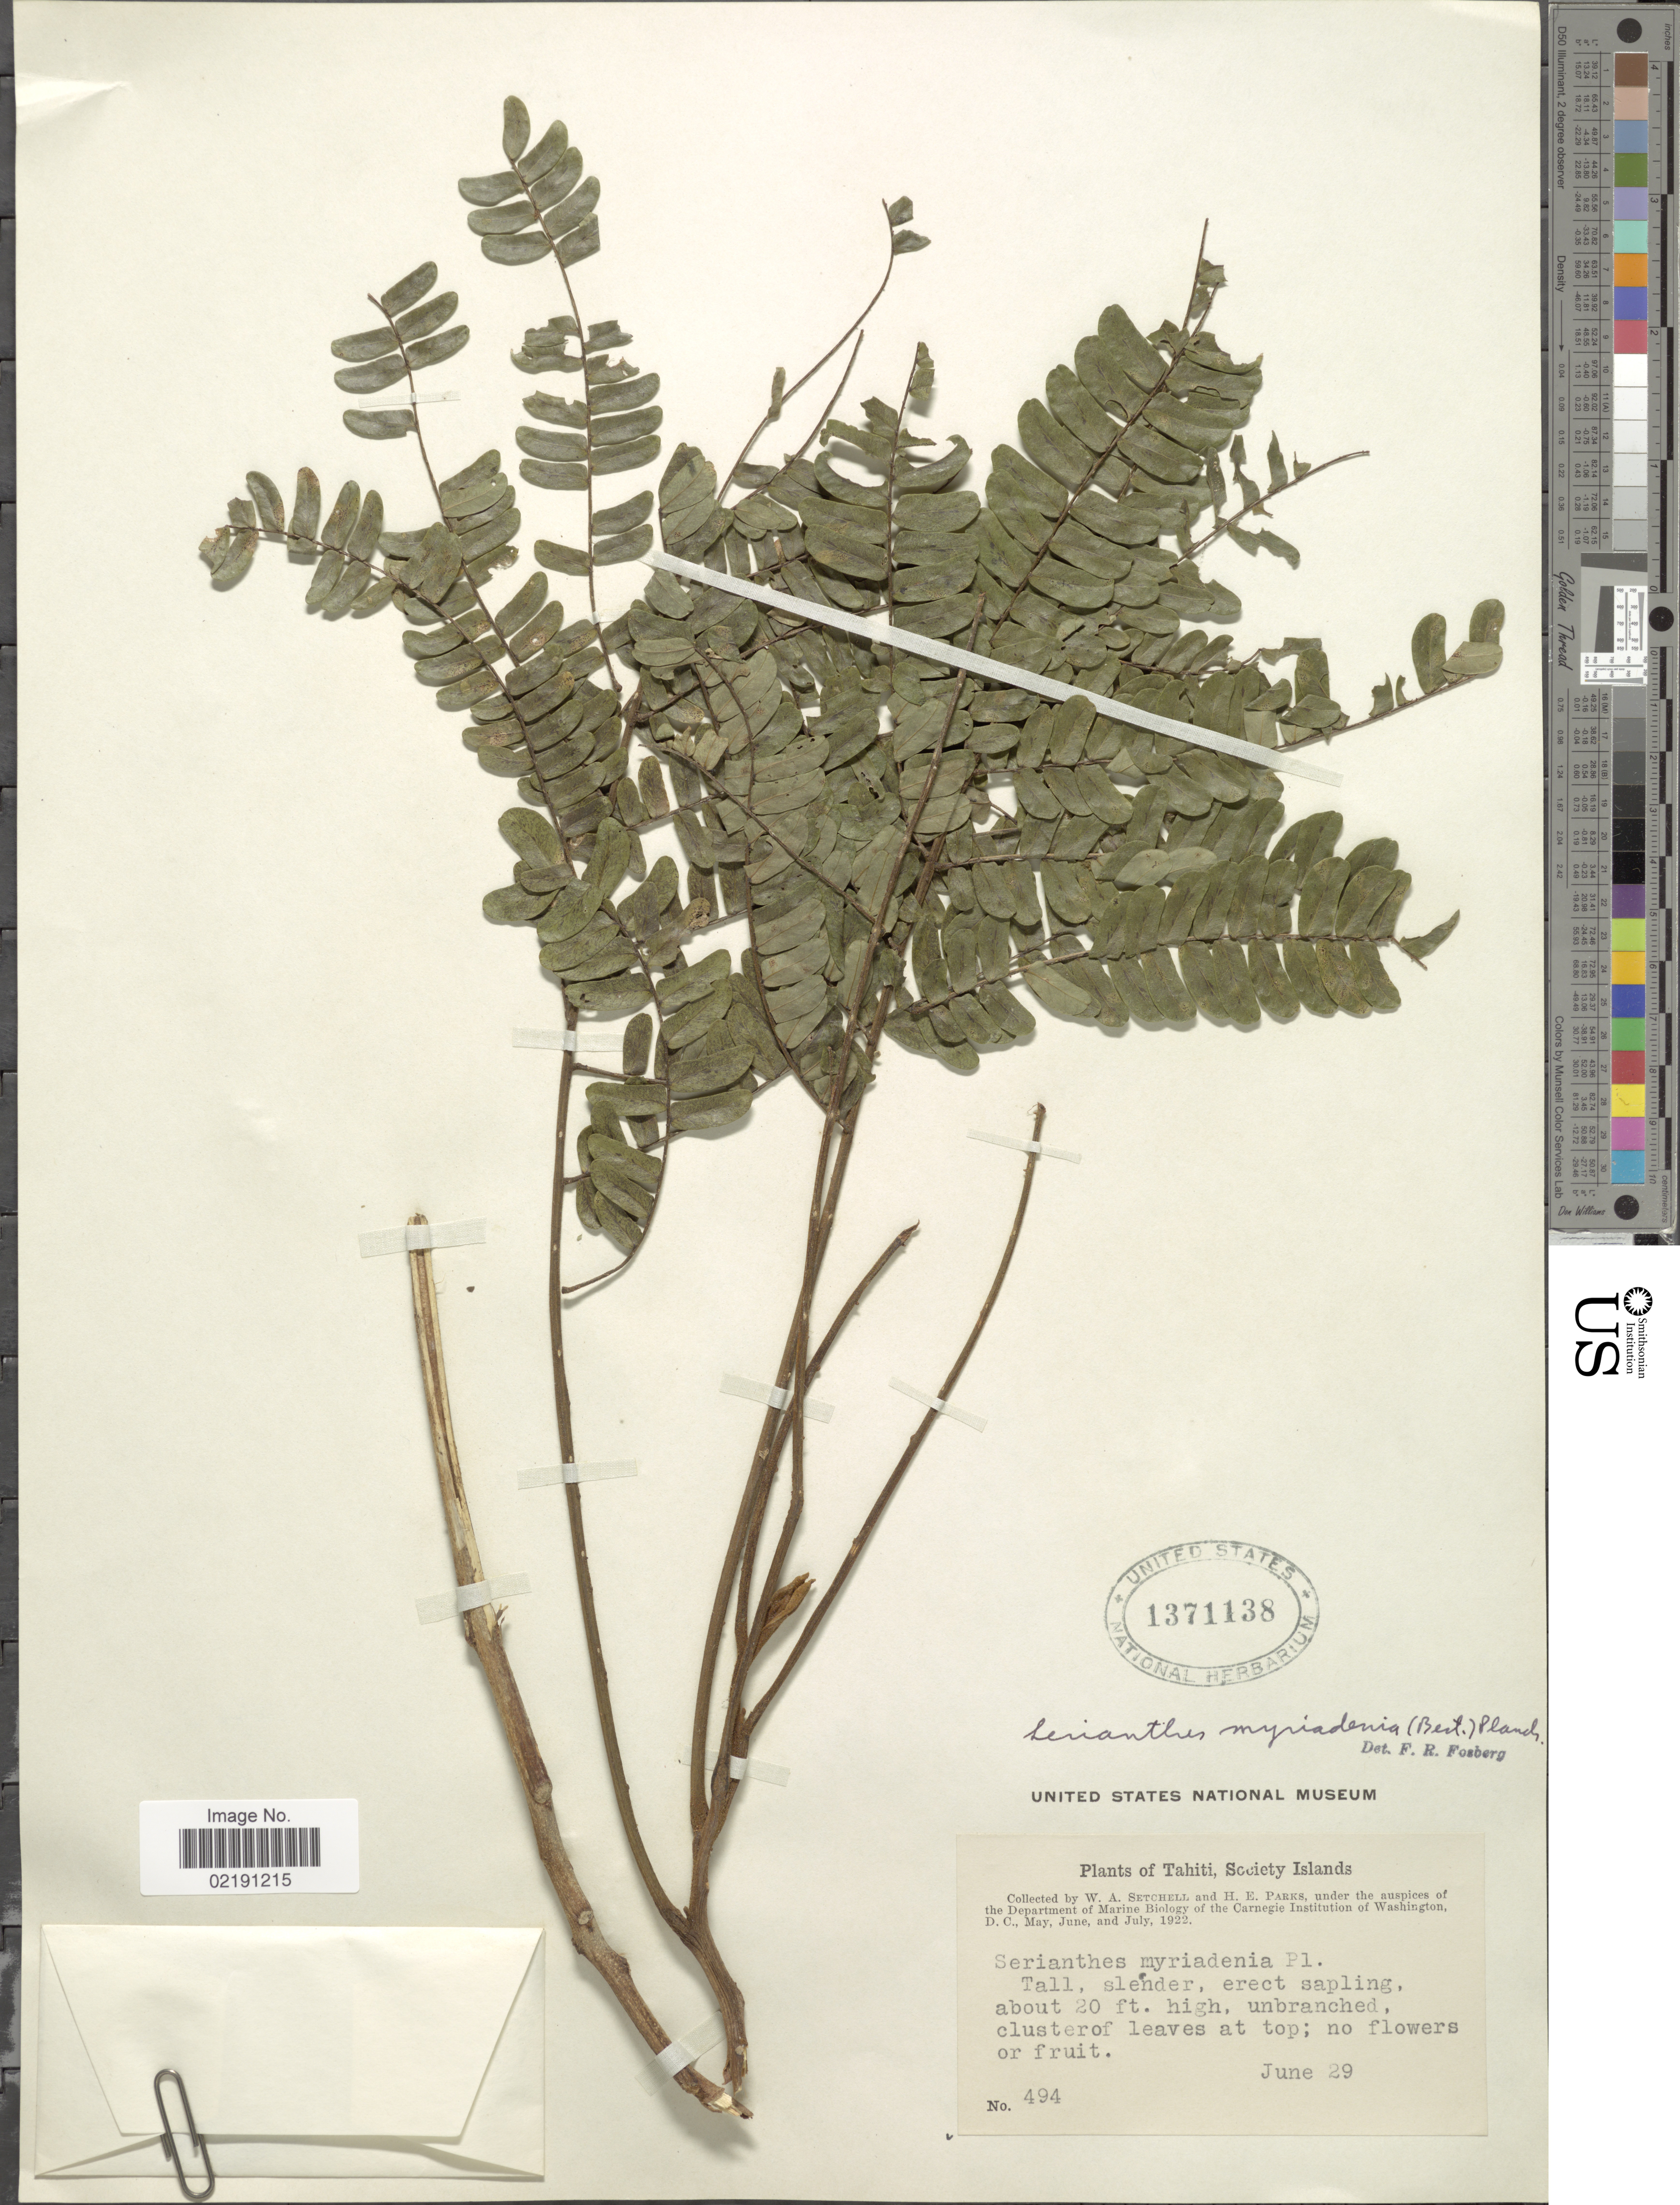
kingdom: Plantae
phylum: Tracheophyta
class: Magnoliopsida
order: Fabales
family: Fabaceae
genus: Serianthes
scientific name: Serianthes myriadenia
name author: (Bertero & Jacot-Guill.) Planch. ex Benth.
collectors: W. Setchell & H. E. Parks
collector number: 494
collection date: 1922-06-29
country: French Polynesia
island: Tahiti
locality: Tahiti, Society Islands.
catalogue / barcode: US 1371138